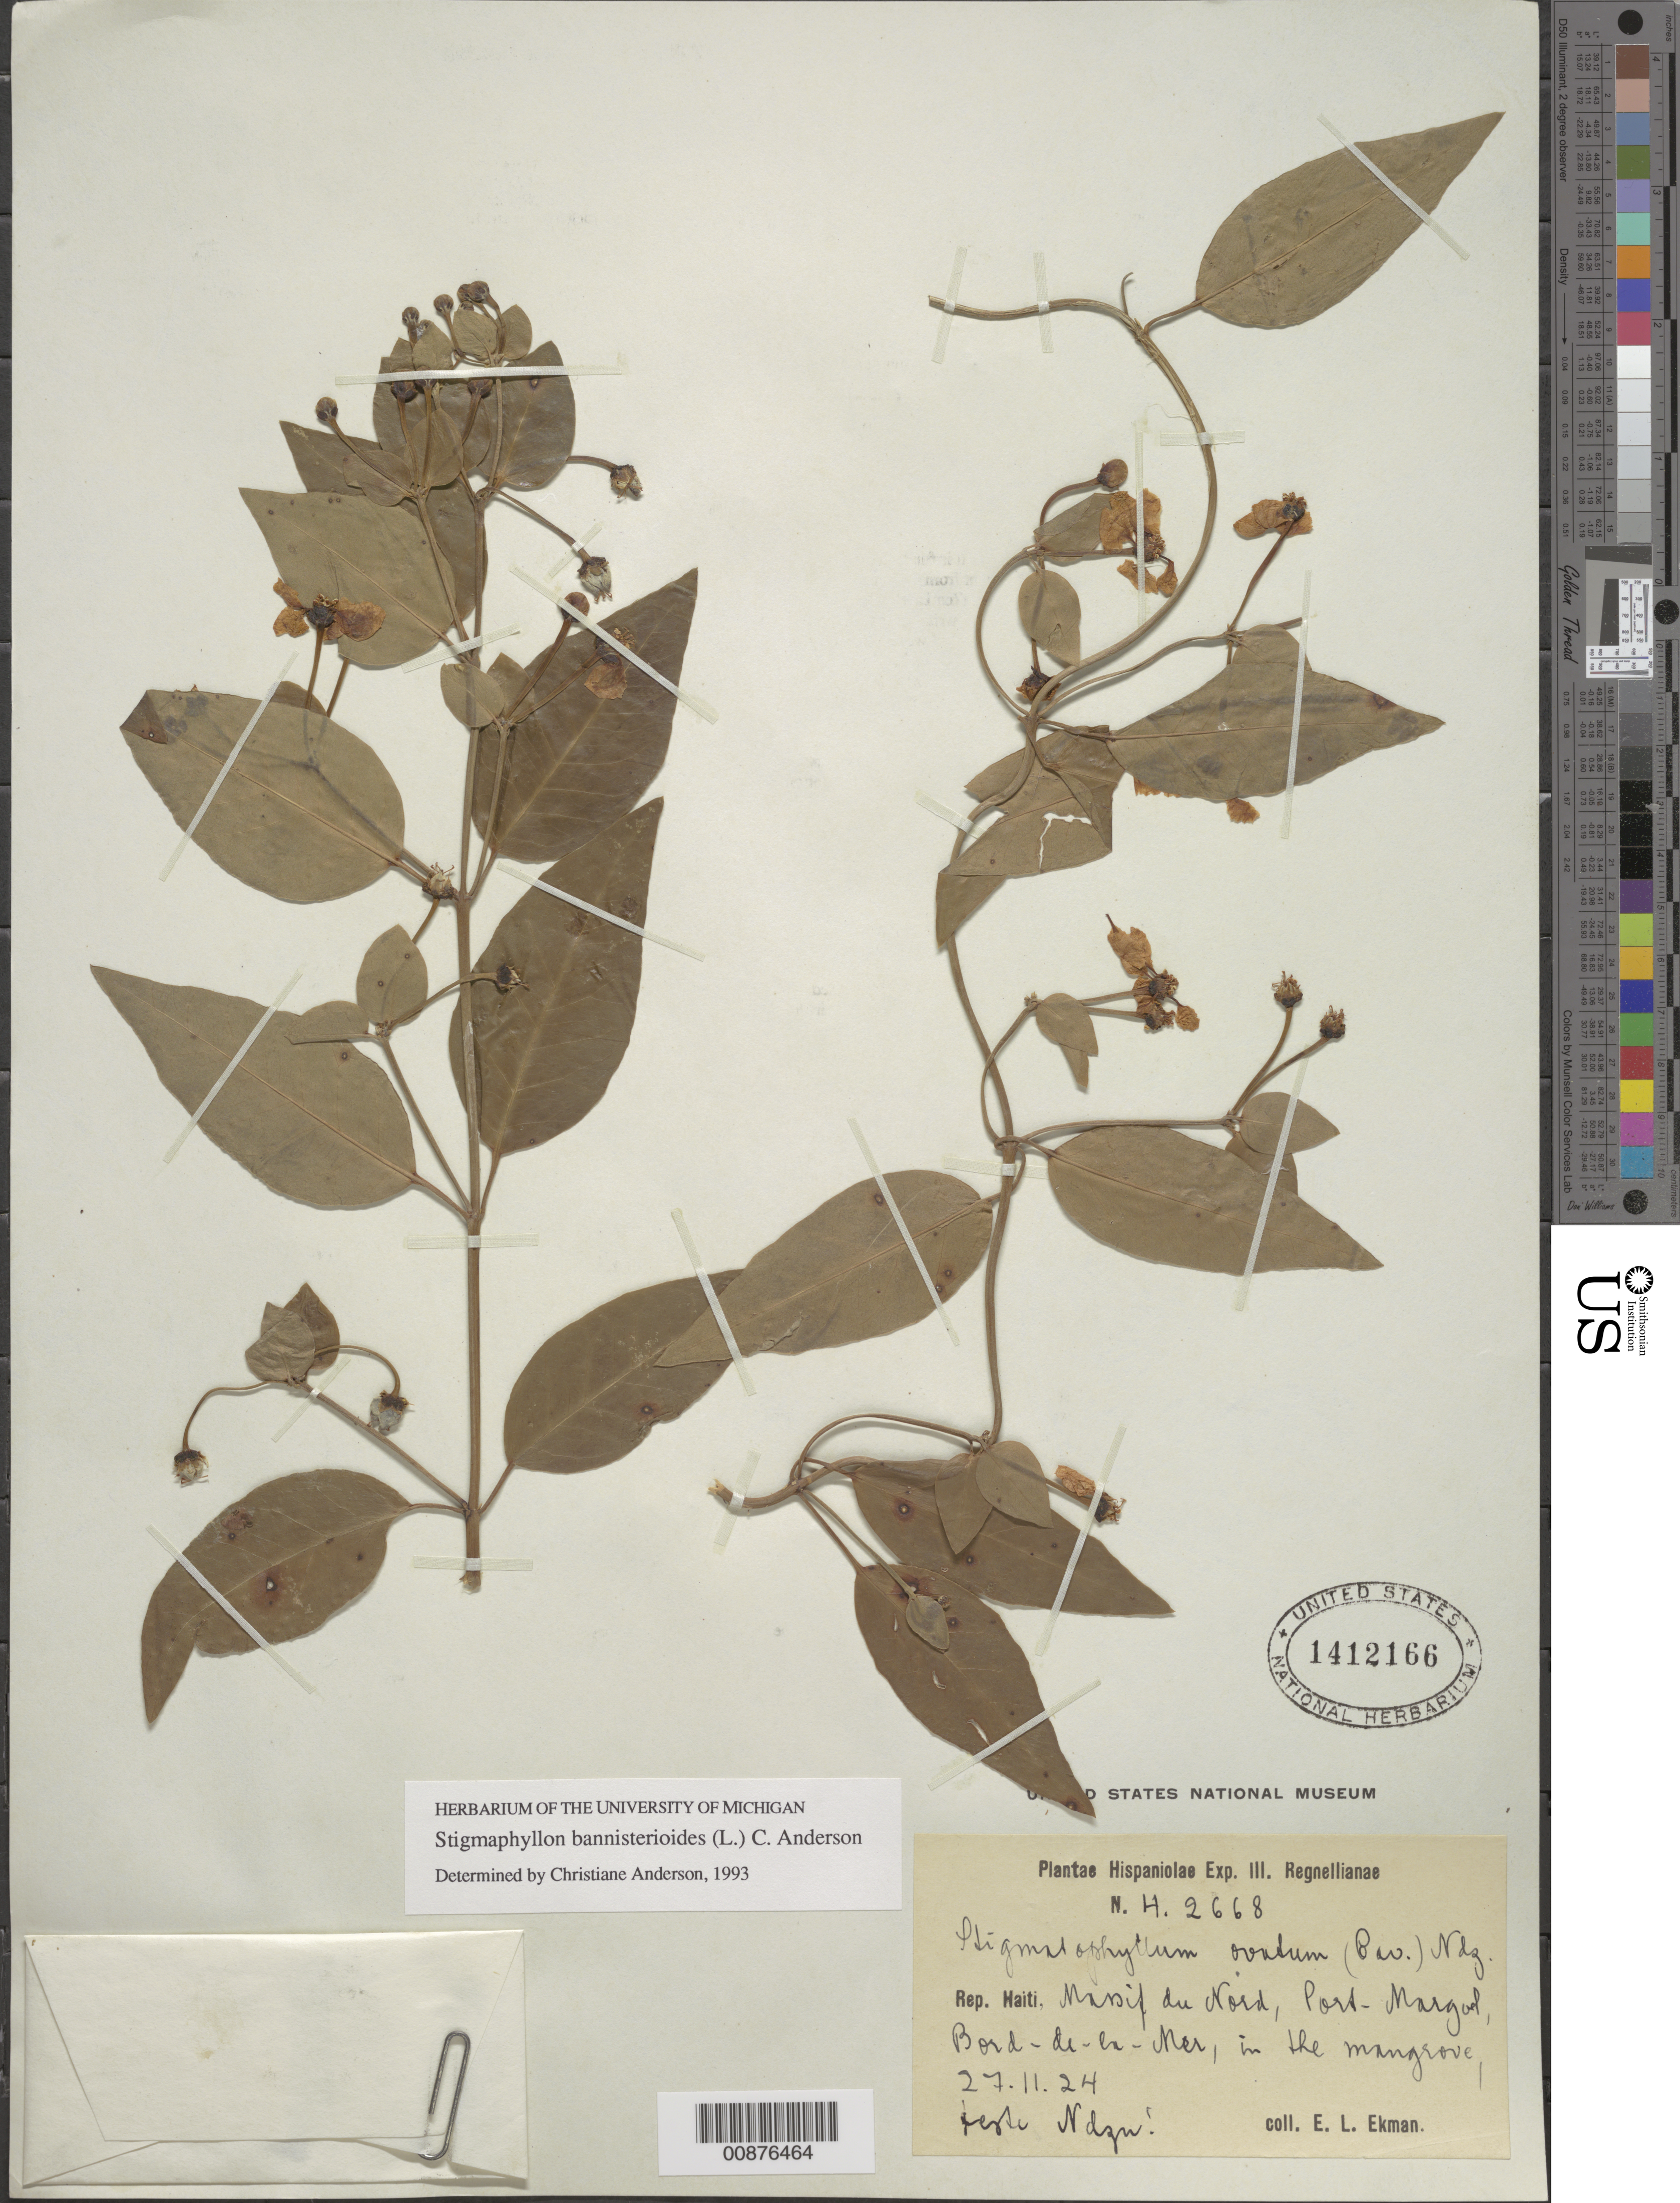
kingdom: Plantae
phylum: Tracheophyta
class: Magnoliopsida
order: Malpighiales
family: Malpighiaceae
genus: Stigmaphyllon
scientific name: Stigmaphyllon bannisterioides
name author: (L.) C.E. Anderson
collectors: E. L. Ekman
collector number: H2668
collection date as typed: Transcribed d/m/y: 27/11/24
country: Haiti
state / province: Nord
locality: Massif du Nord, Port-Margot, Bord-de-la-Mer, in the mangrove.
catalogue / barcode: US 1412166